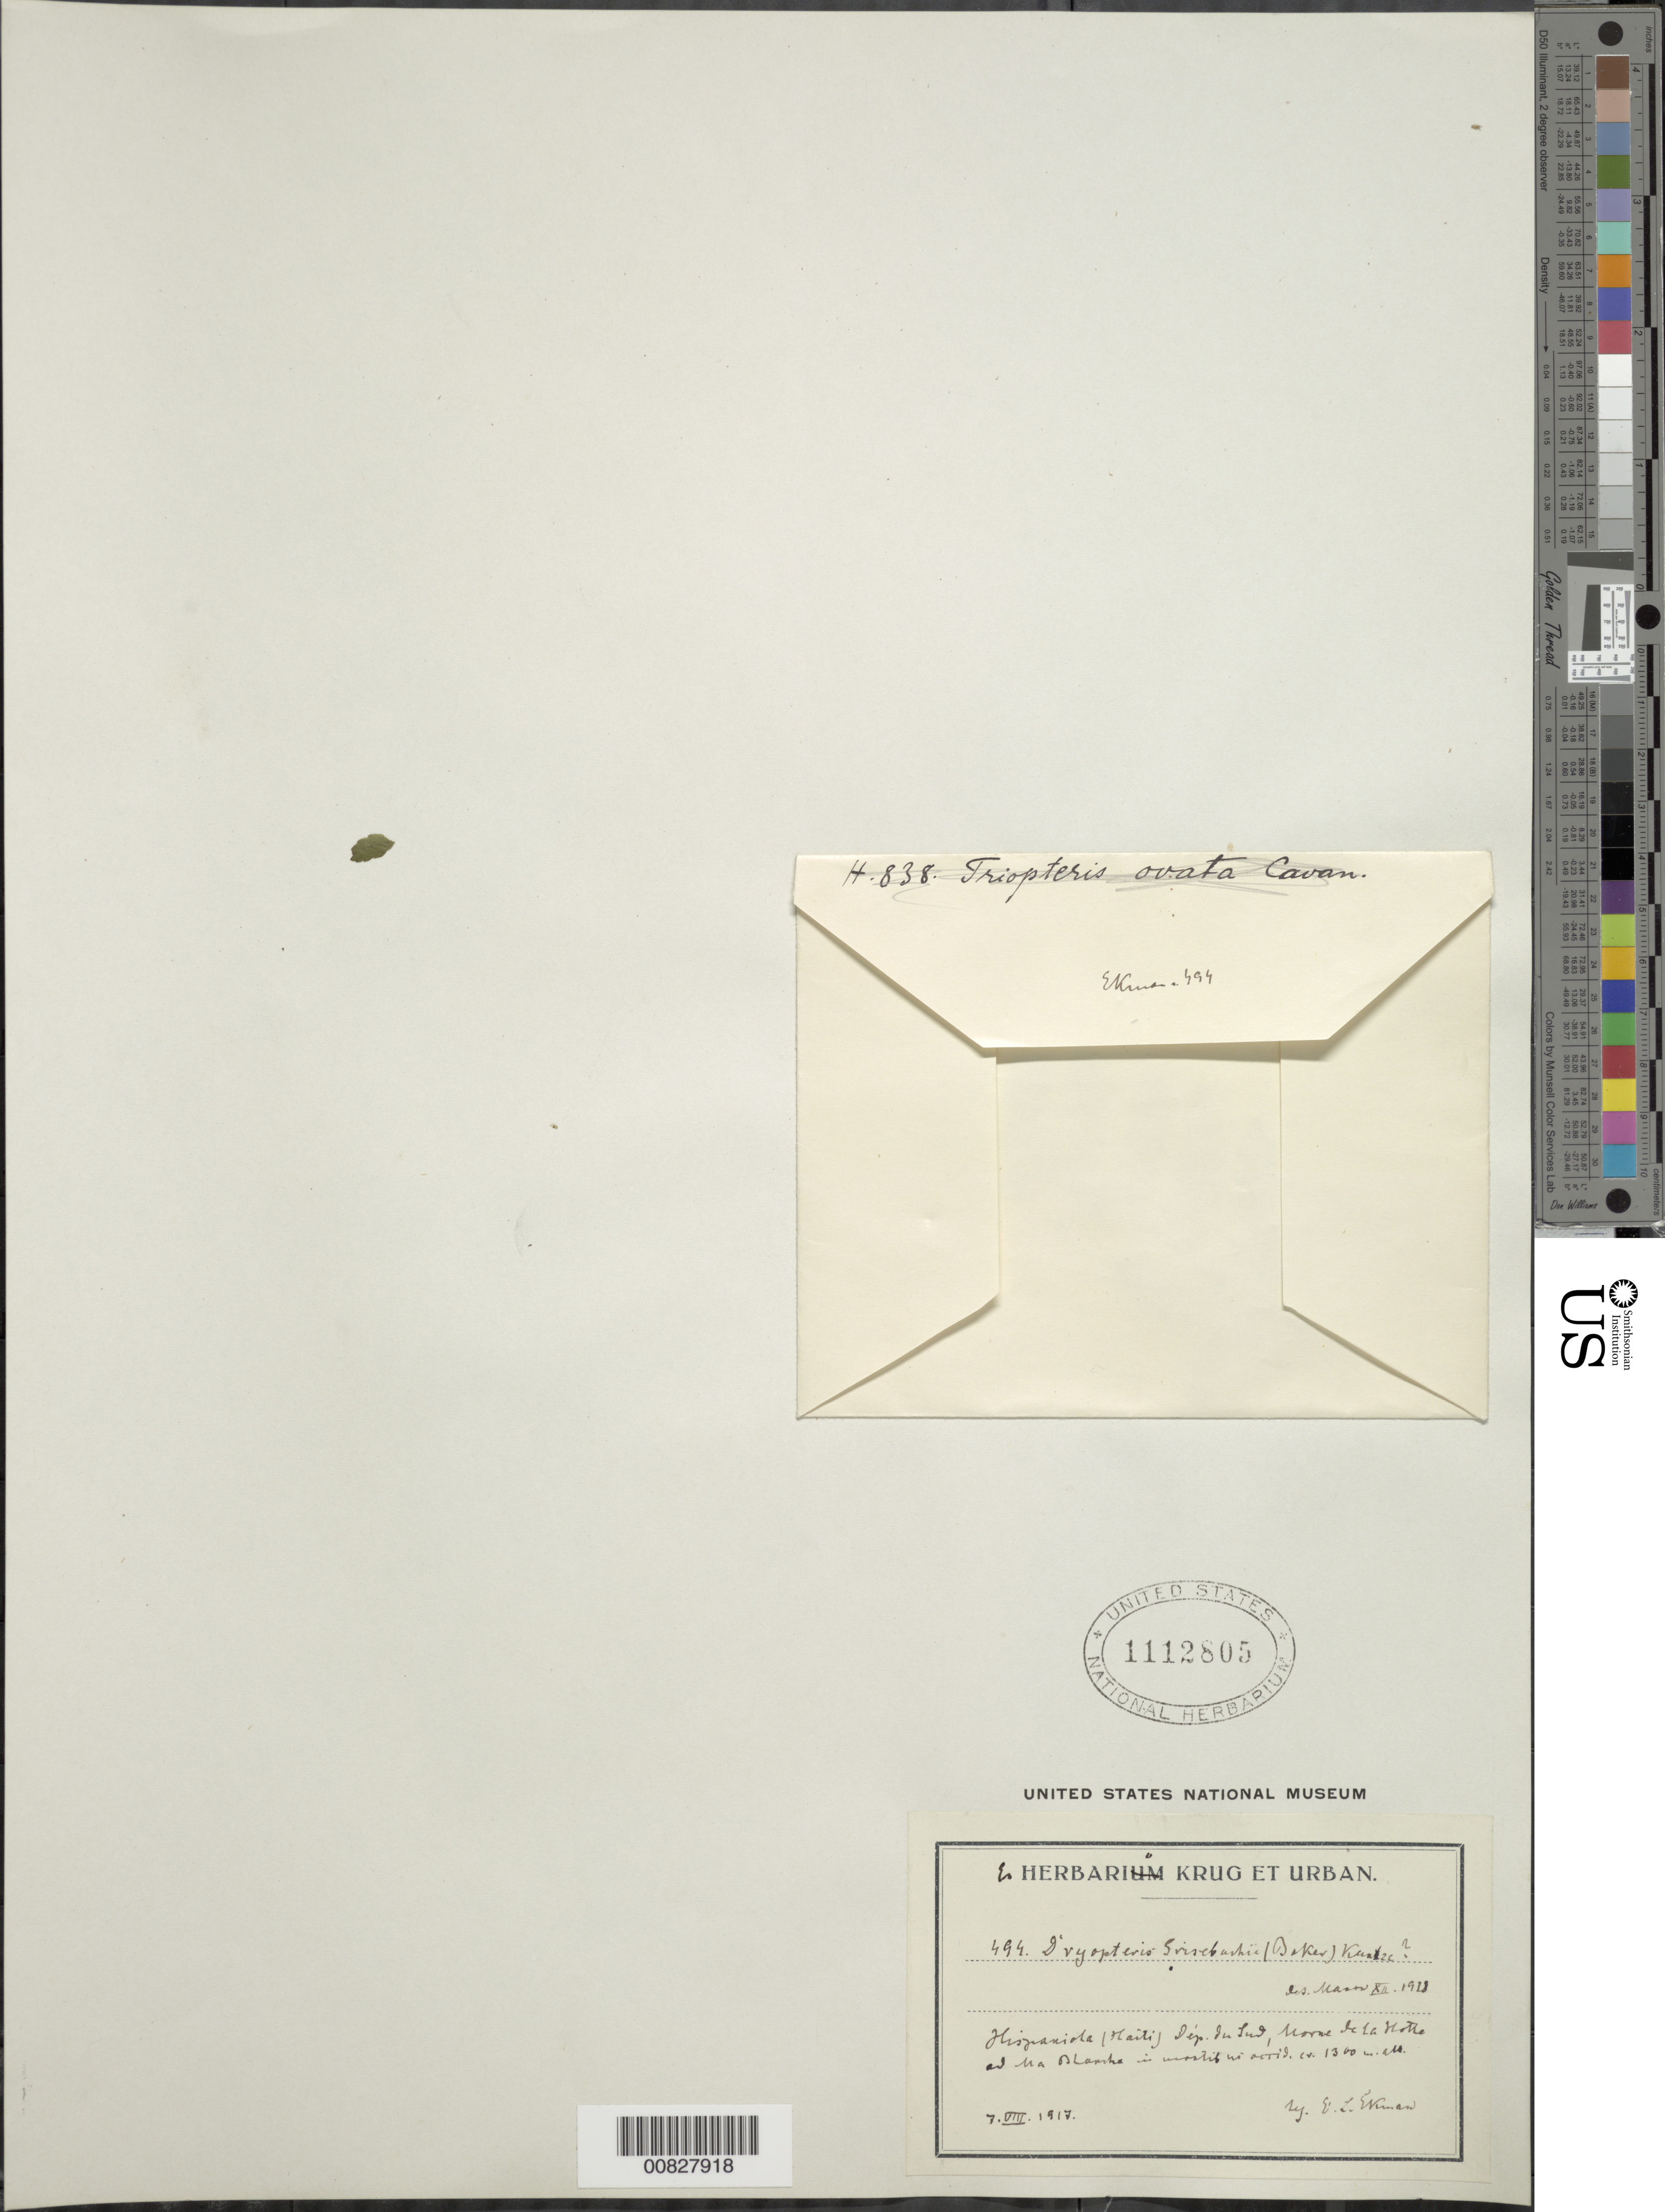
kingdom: Plantae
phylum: Tracheophyta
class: Polypodiopsida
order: Polypodiales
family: Dryopteridaceae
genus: Ctenitis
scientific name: Ctenitis grisebachii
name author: (Baker) Ching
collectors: E. L. Ekman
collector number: H 494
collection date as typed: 07 Jul 1917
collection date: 1917-07-07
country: Haiti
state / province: Sud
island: Hispaniola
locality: Morne de la Hotte, Blanche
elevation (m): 1300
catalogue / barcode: US 1112805